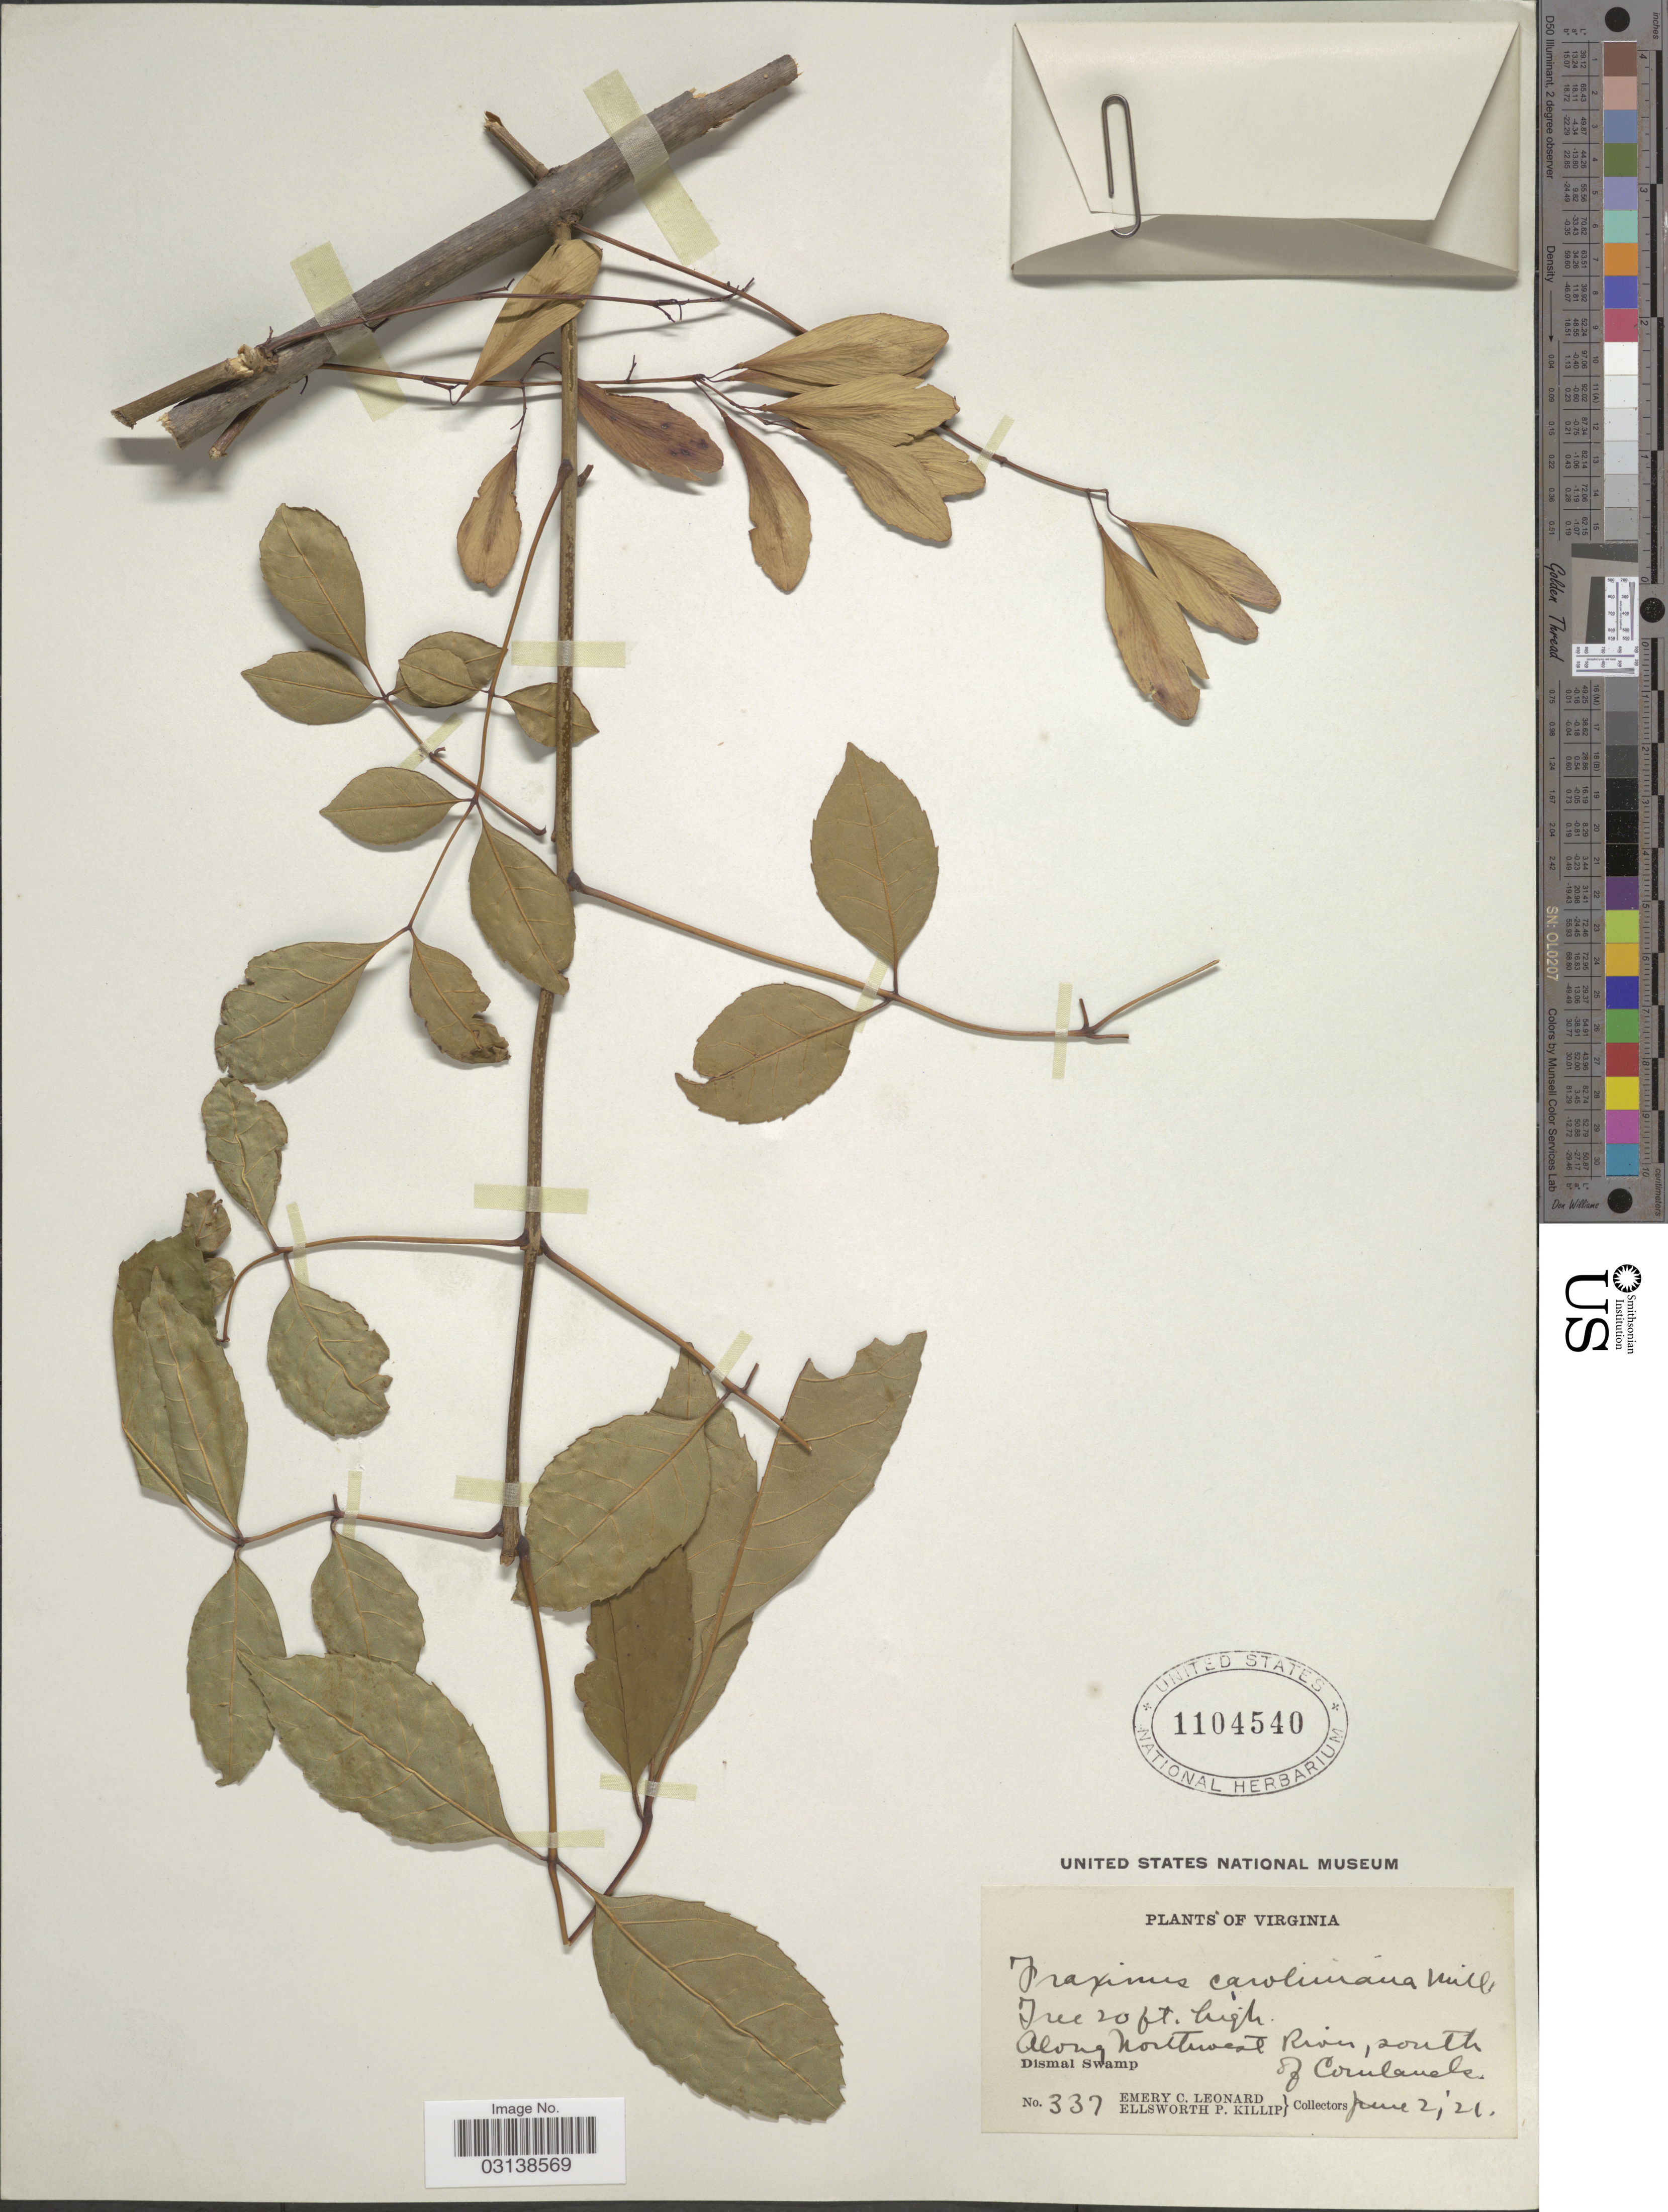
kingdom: Plantae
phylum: Tracheophyta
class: Magnoliopsida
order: Lamiales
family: Oleaceae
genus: Fraxinus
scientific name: Fraxinus caroliniana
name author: Mill.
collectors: E. C. Leonard & E. P. Killip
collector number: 337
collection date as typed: Transcribed d/m/y: 2/6/21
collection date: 1921-06-02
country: United States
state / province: Virginia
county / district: City of Chesapeake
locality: Along Northwest River, south of Cornlands. Dismal Swamp.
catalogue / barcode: US 1104540